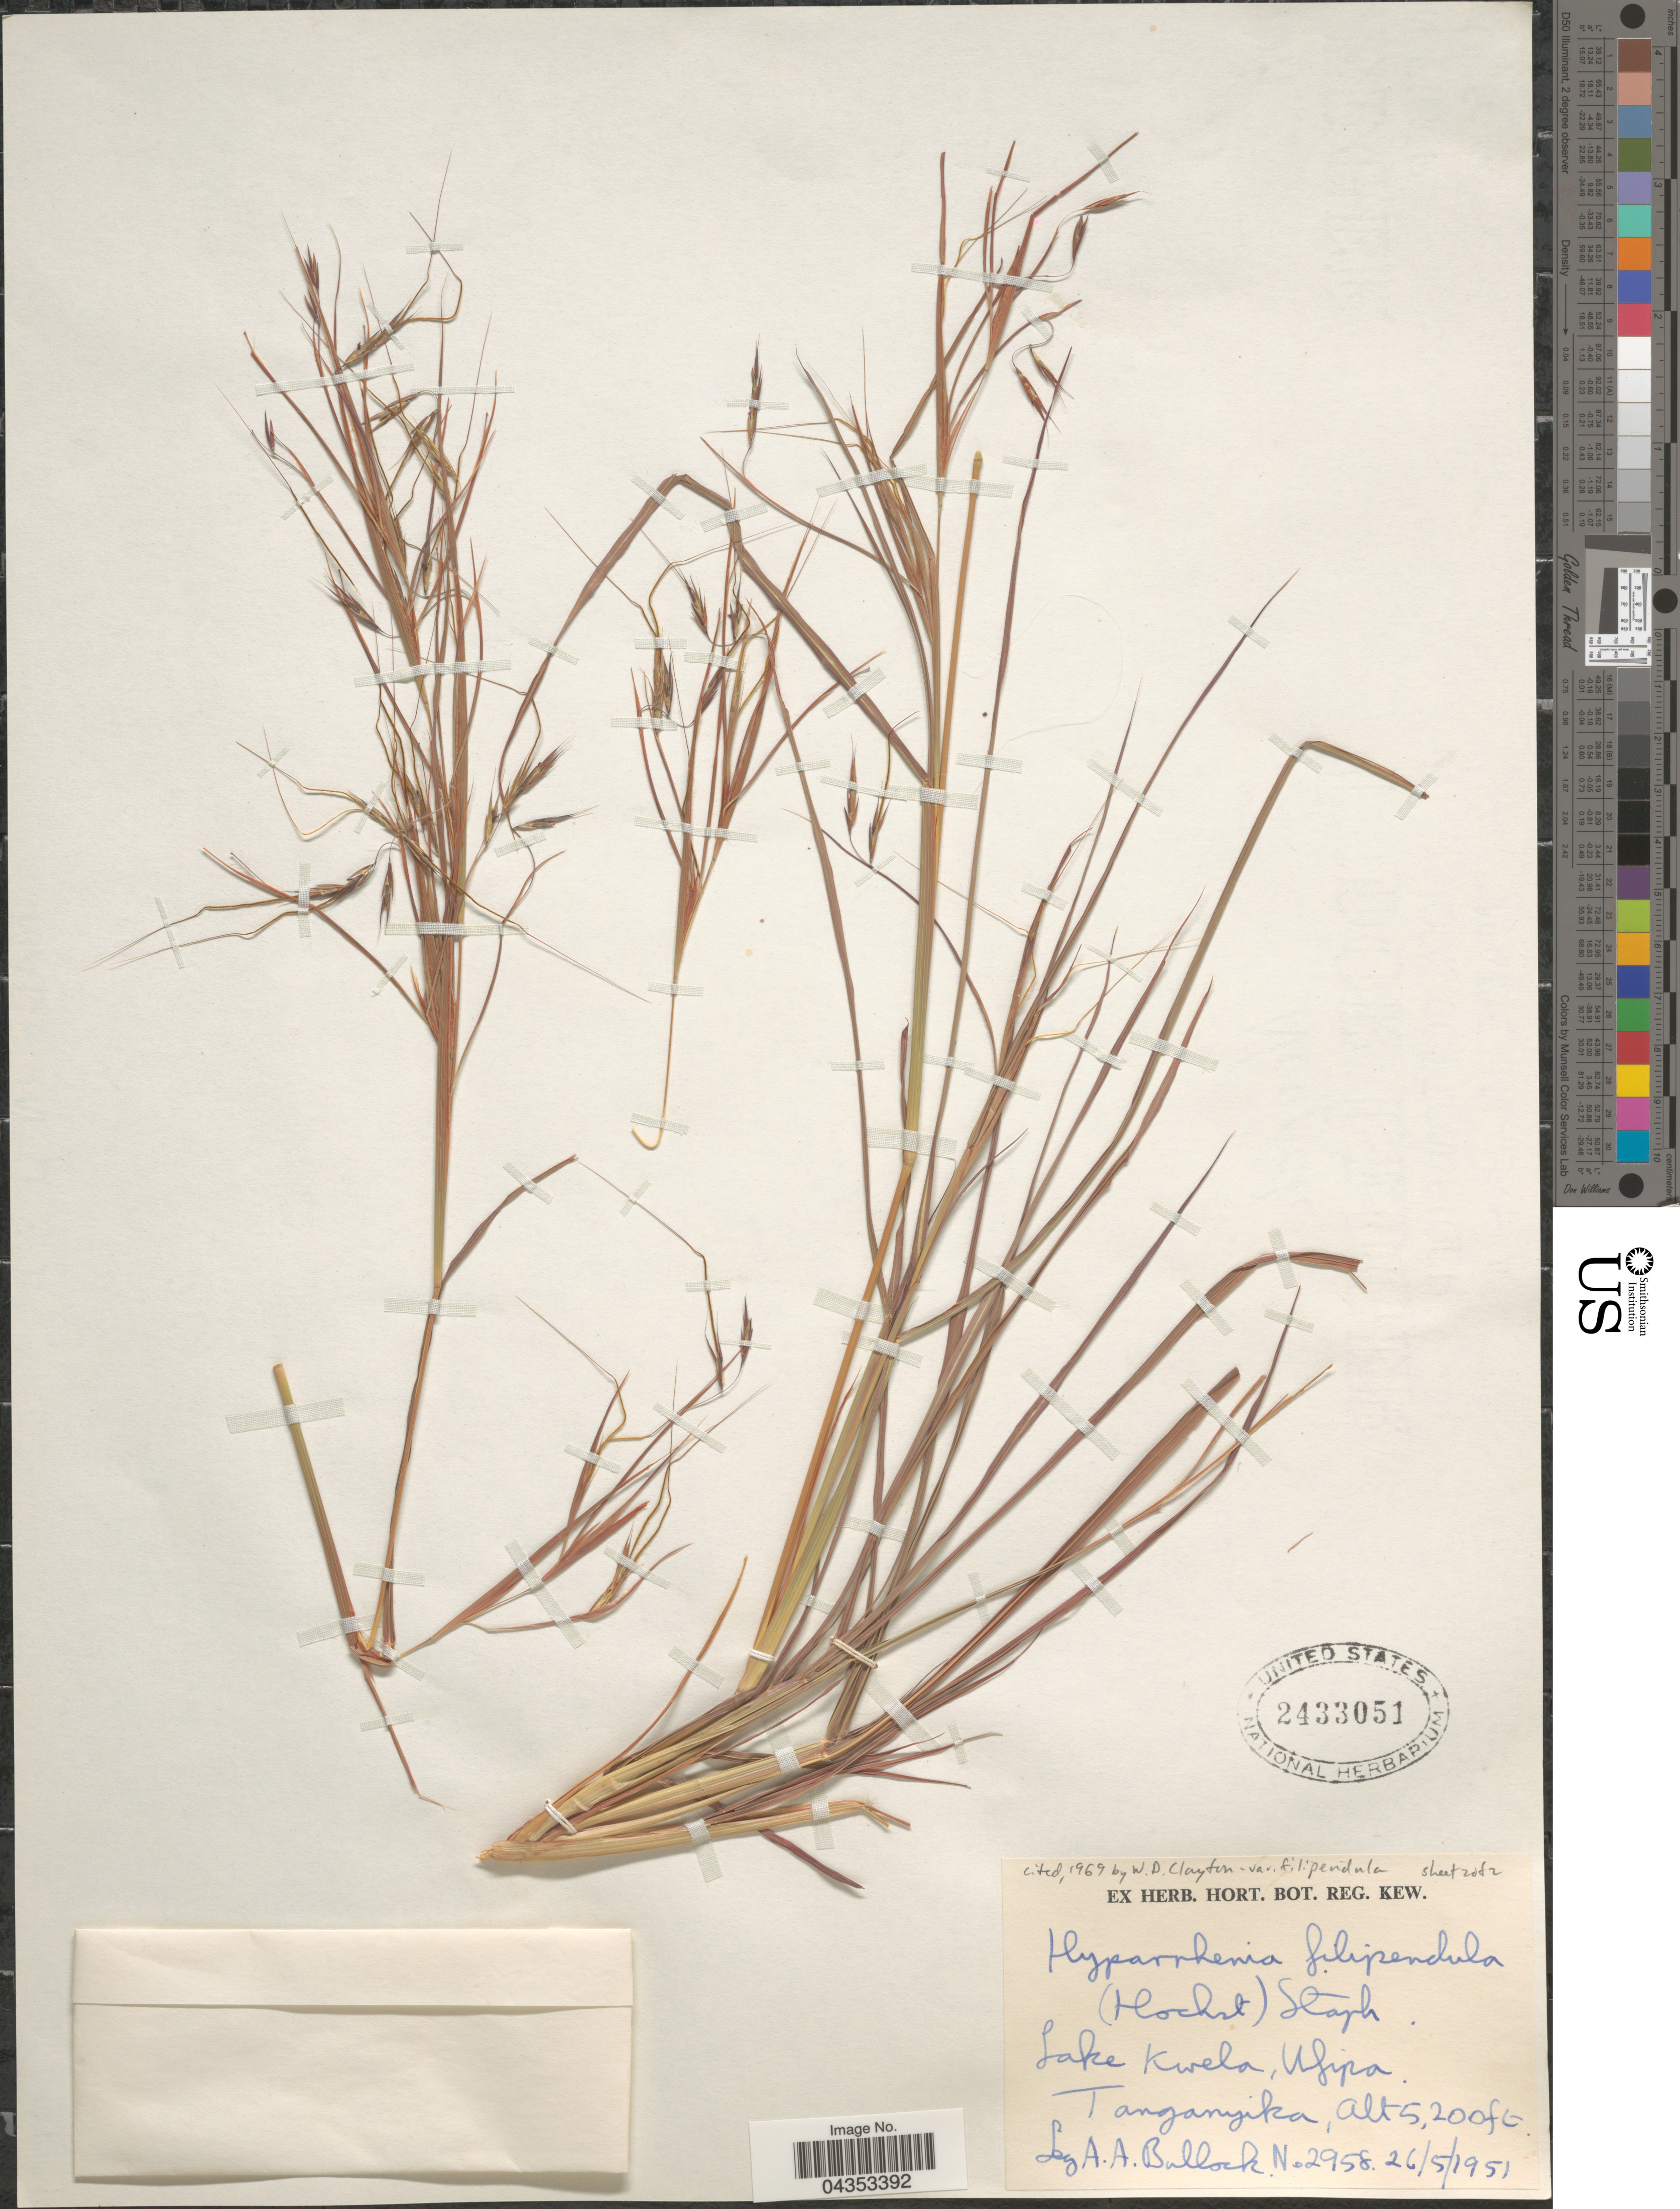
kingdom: Plantae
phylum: Tracheophyta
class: Liliopsida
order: Poales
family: Poaceae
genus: Hyparrhenia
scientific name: Hyparrhenia filipendula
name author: (Hochr.) Stapf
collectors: A. Bullock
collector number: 2958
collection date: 1951-05-26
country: Tanzania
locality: Lake Kwela, Ufipa Tanganyika.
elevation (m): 1585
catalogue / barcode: US 2433051